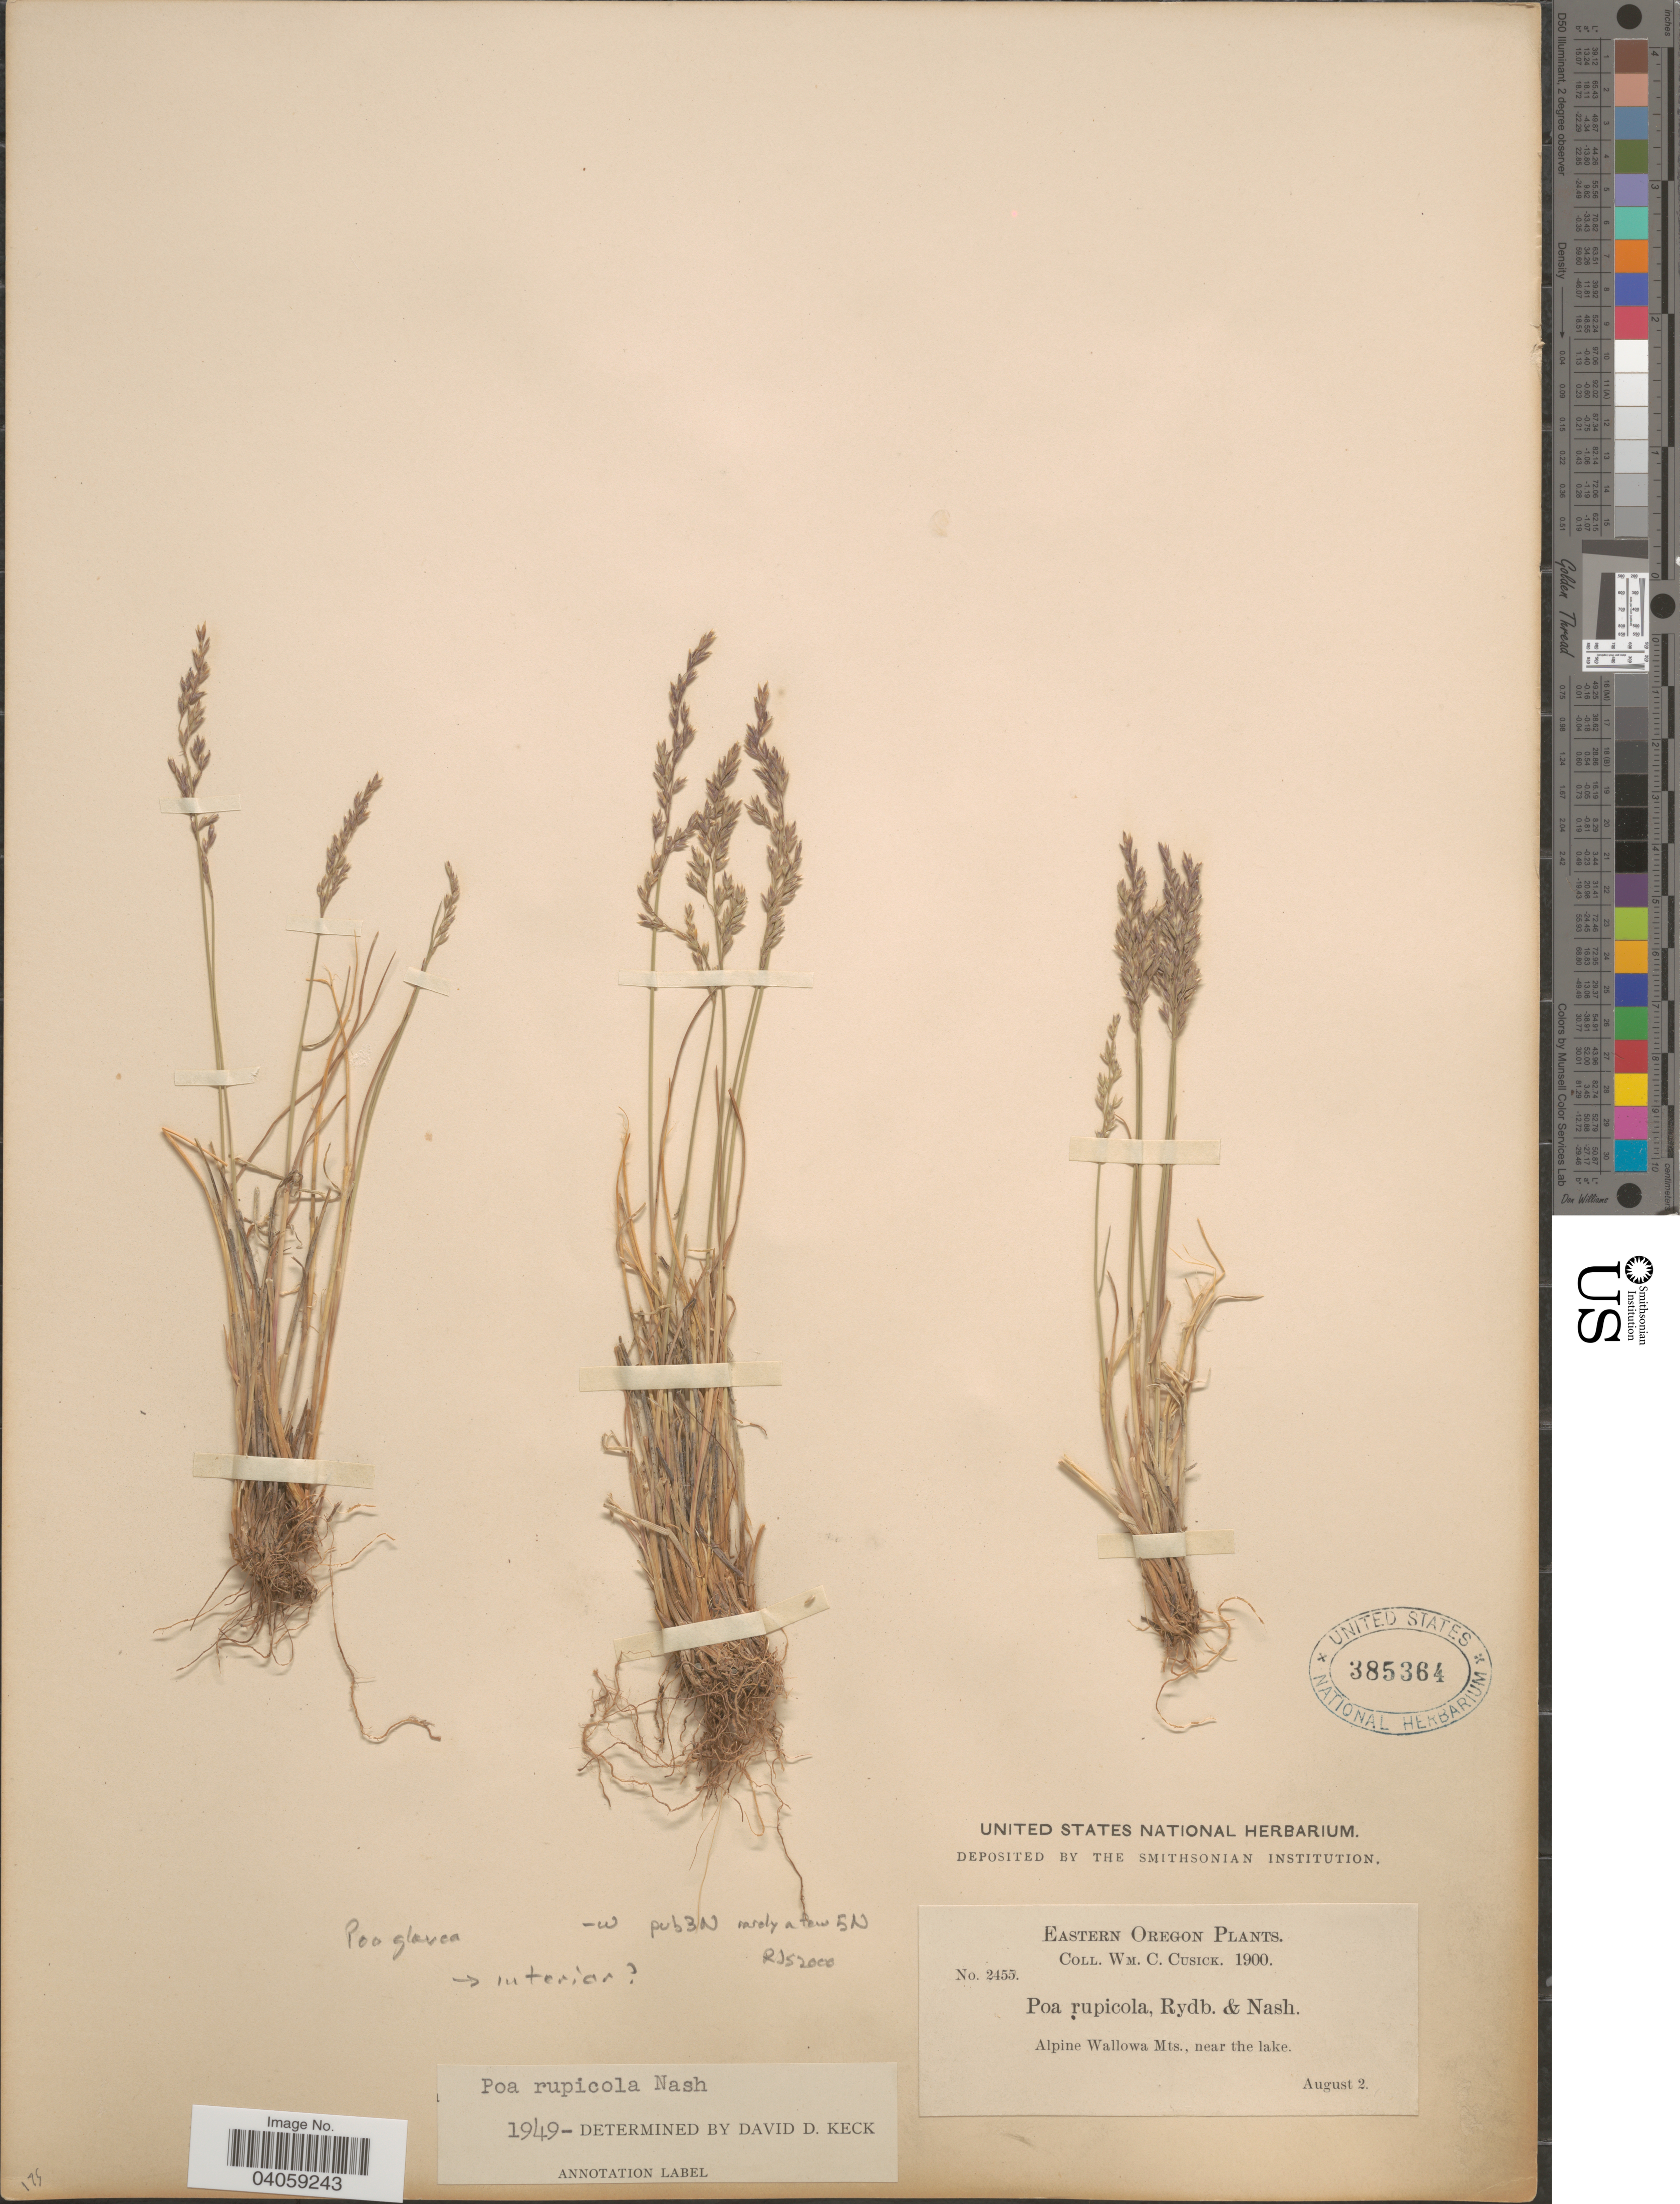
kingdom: Plantae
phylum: Tracheophyta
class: Liliopsida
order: Poales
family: Poaceae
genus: Poa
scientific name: Poa glauca subsp. rupicola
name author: (Nash) W.A. Weber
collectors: W. C. Cusick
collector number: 2455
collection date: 1900-08-02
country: United States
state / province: Oregon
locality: Eastern Oregon. Alpine Wallowa Mts., near the lake.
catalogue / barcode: US 385364